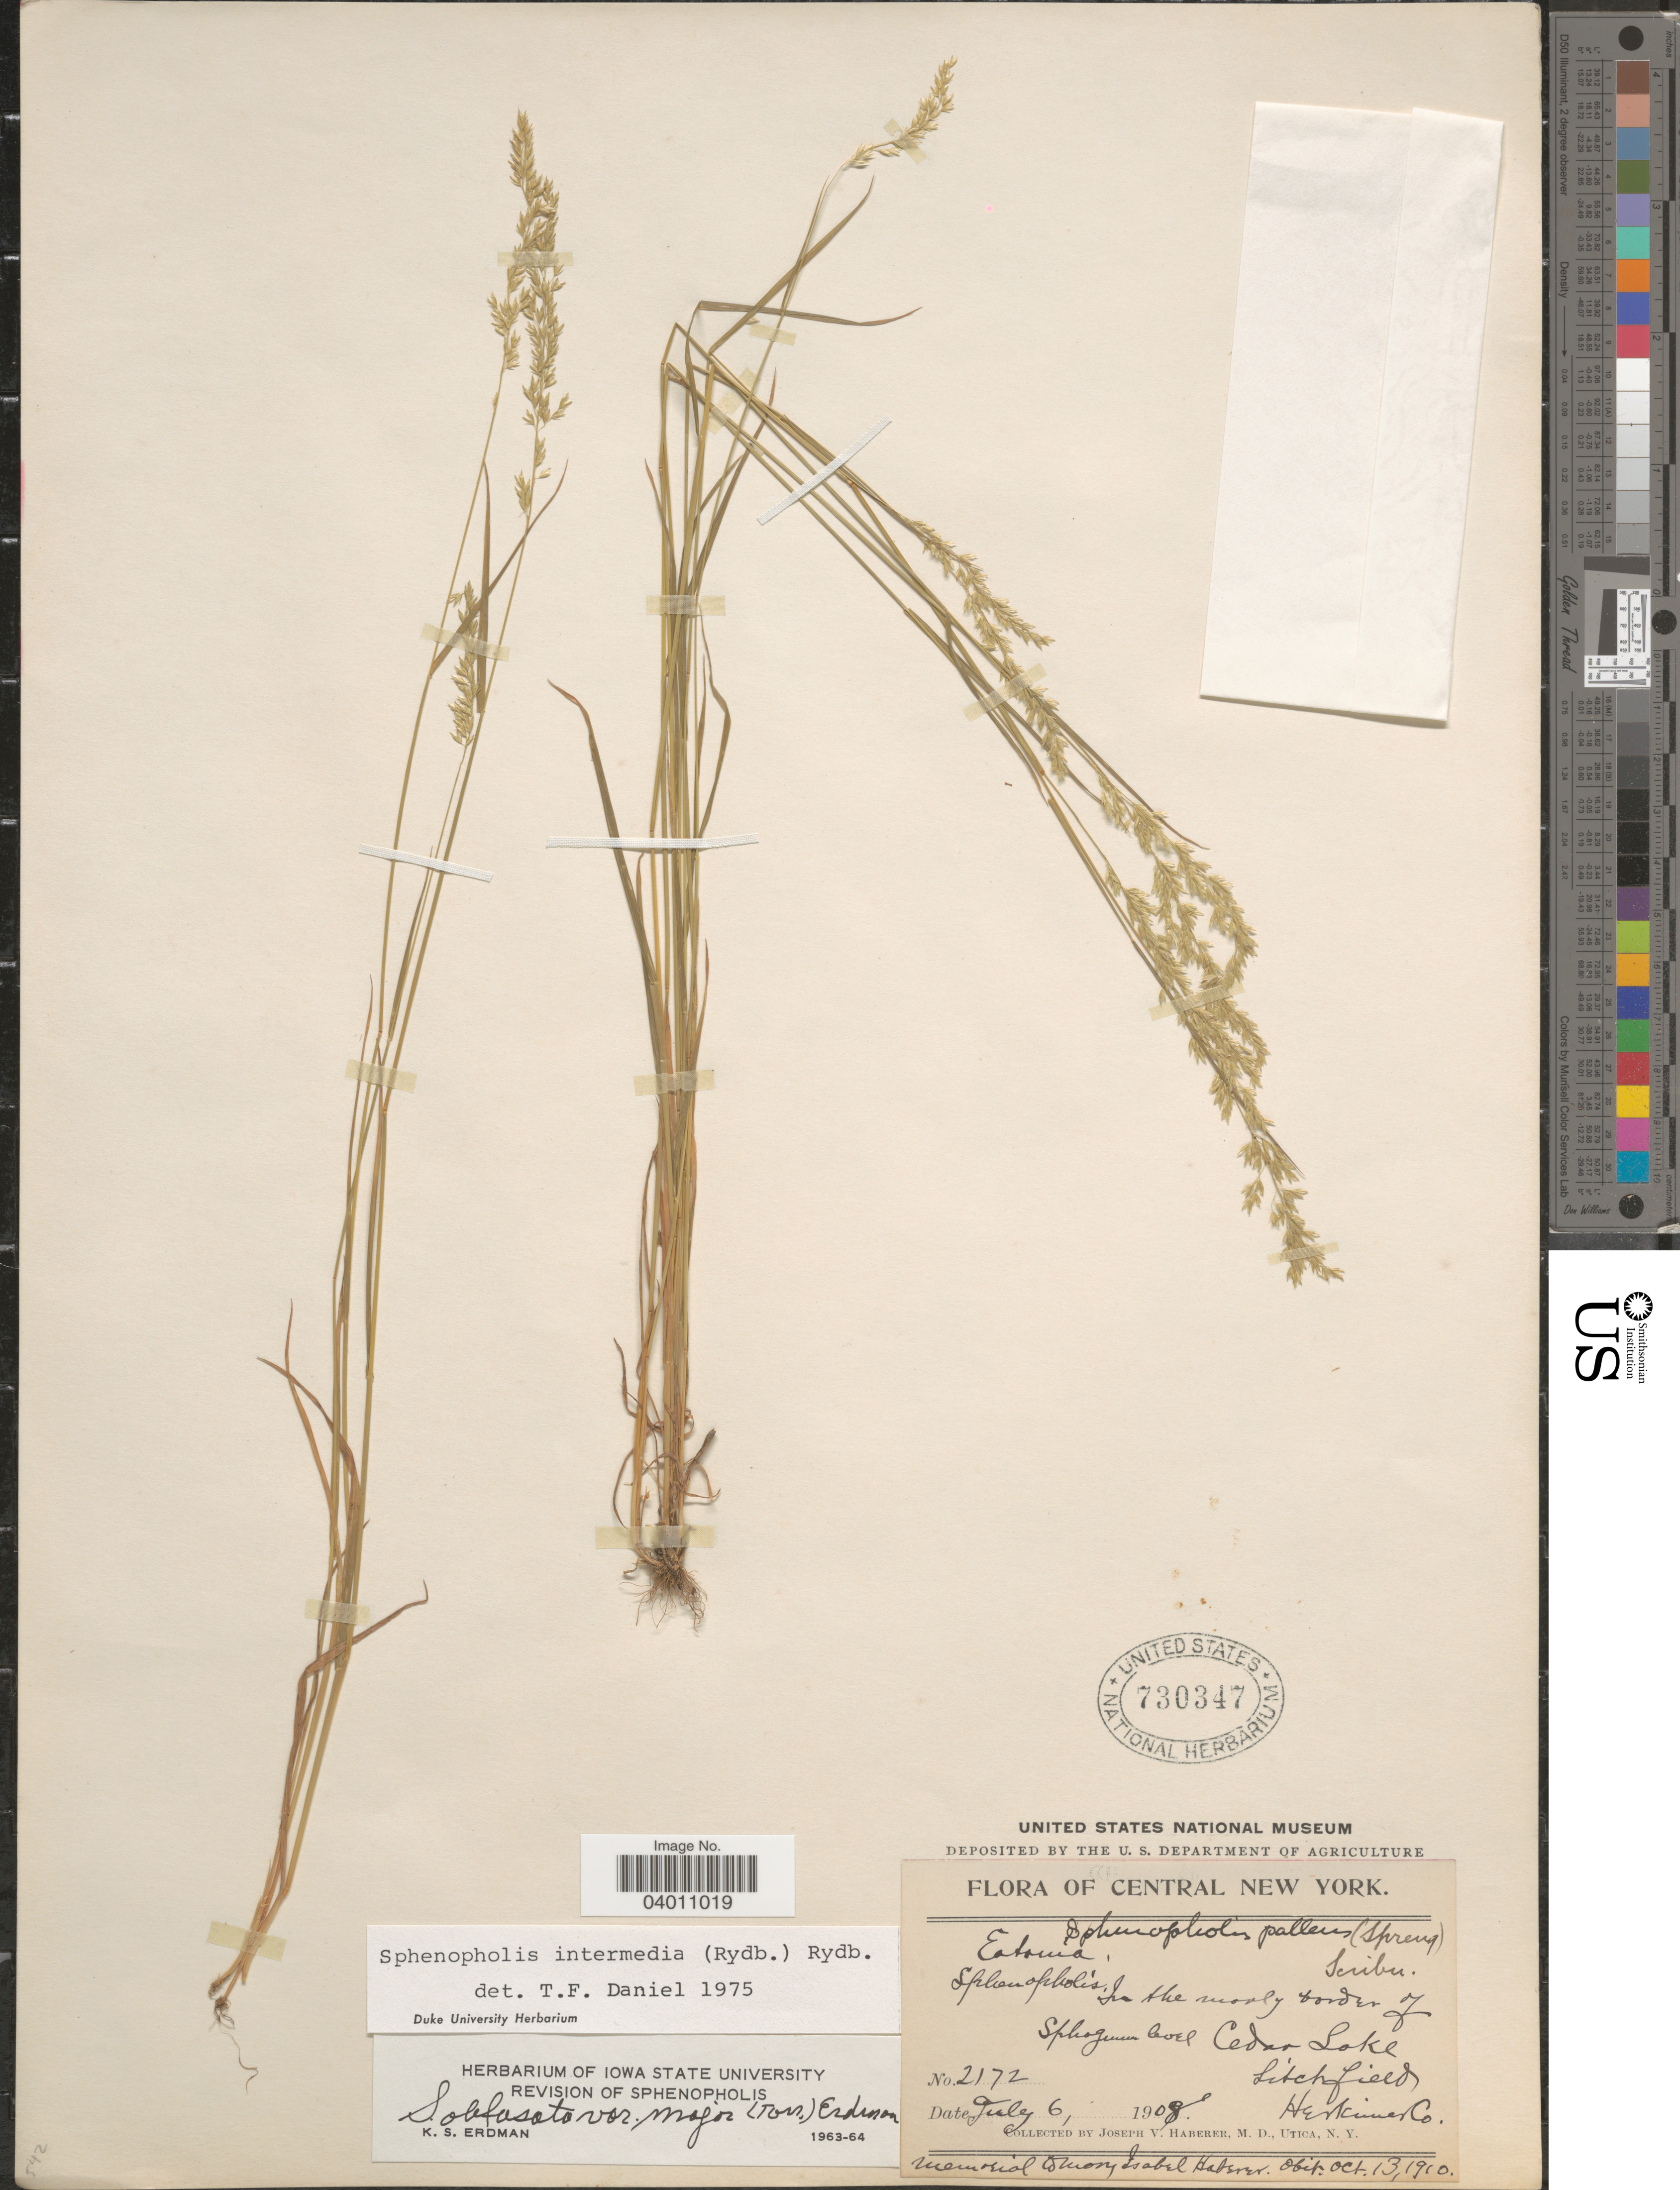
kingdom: Plantae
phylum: Tracheophyta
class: Liliopsida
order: Poales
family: Poaceae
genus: Sphenopholis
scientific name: Sphenopholis intermedia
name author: (Rydb.) Rydb.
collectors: J. V. Haberer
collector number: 2172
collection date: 1908-07-06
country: United States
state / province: New York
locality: Central New York. Cedar Lake. Herkimer Co.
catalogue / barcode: US 730347